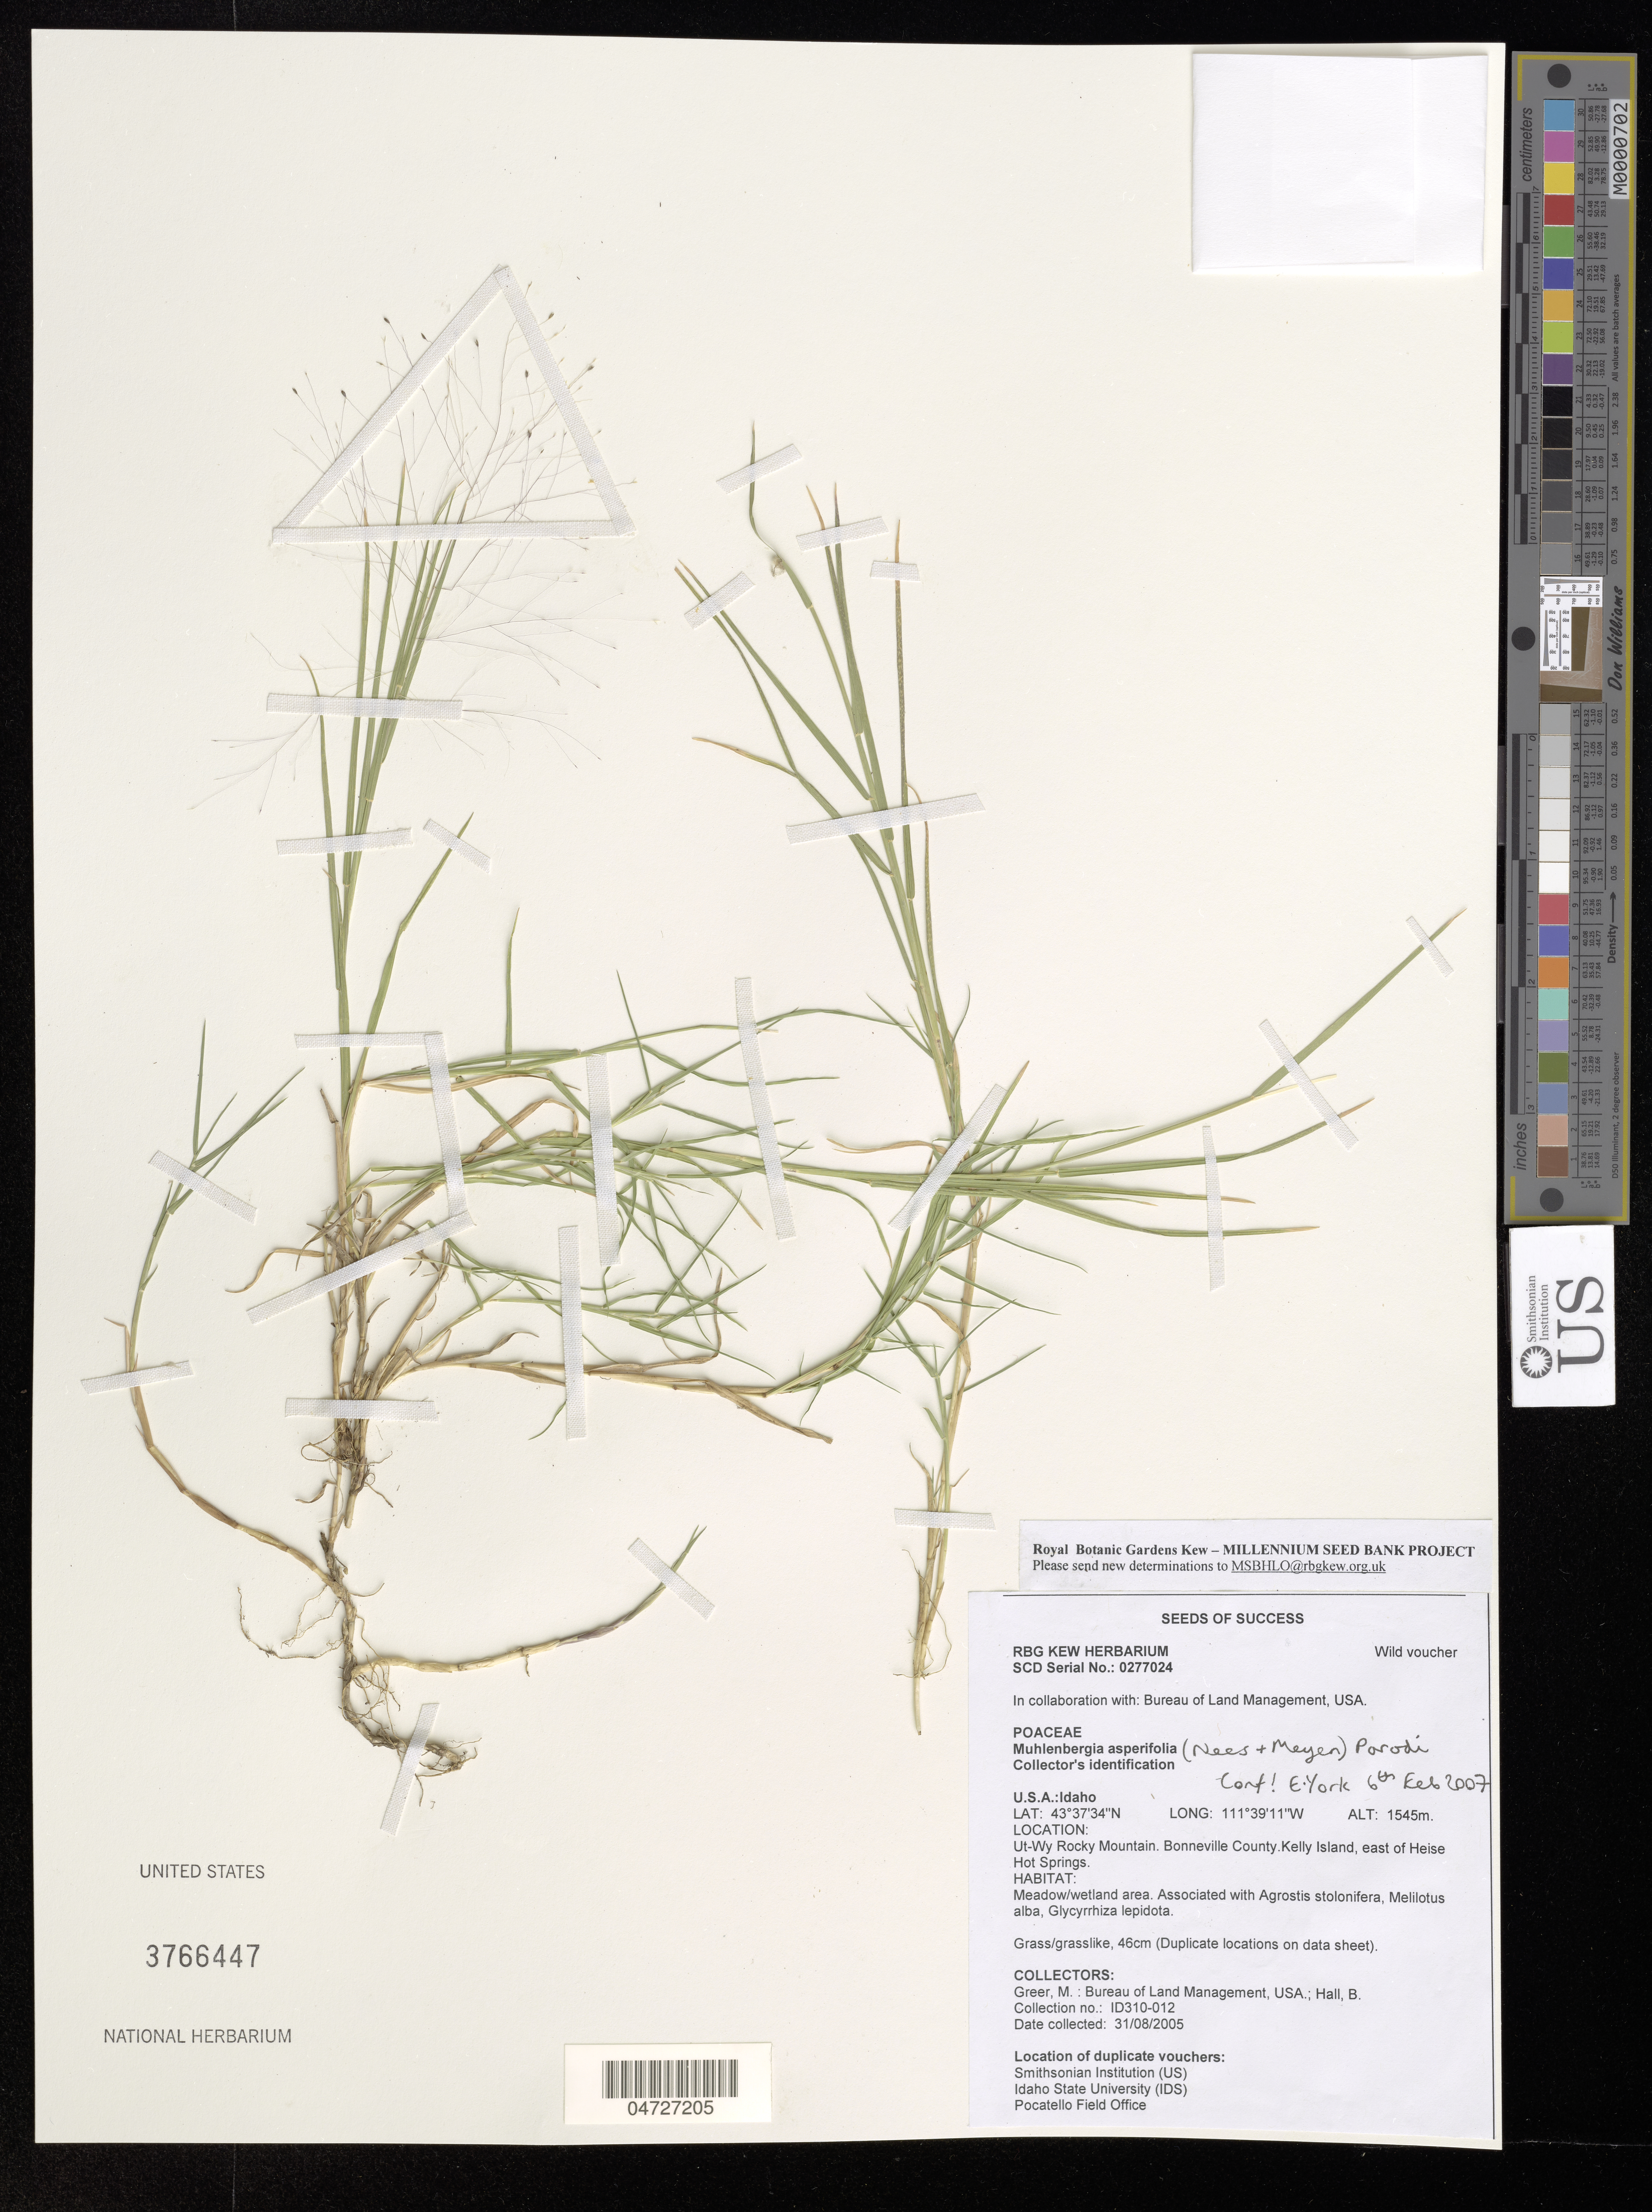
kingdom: Plantae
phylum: Tracheophyta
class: Liliopsida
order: Poales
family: Poaceae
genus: Muhlenbergia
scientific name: Muhlenbergia asperifolia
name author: (Nees & Meyen ex Trin.) Parodi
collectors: M. Greer & B. Hall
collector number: ID310-012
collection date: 2005-08-31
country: United States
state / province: Idaho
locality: Ut-Wy Rocky Mountain. Bonneville County. Kelly Island, east of Heise Hot Springs.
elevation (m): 1545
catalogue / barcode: US 3766447